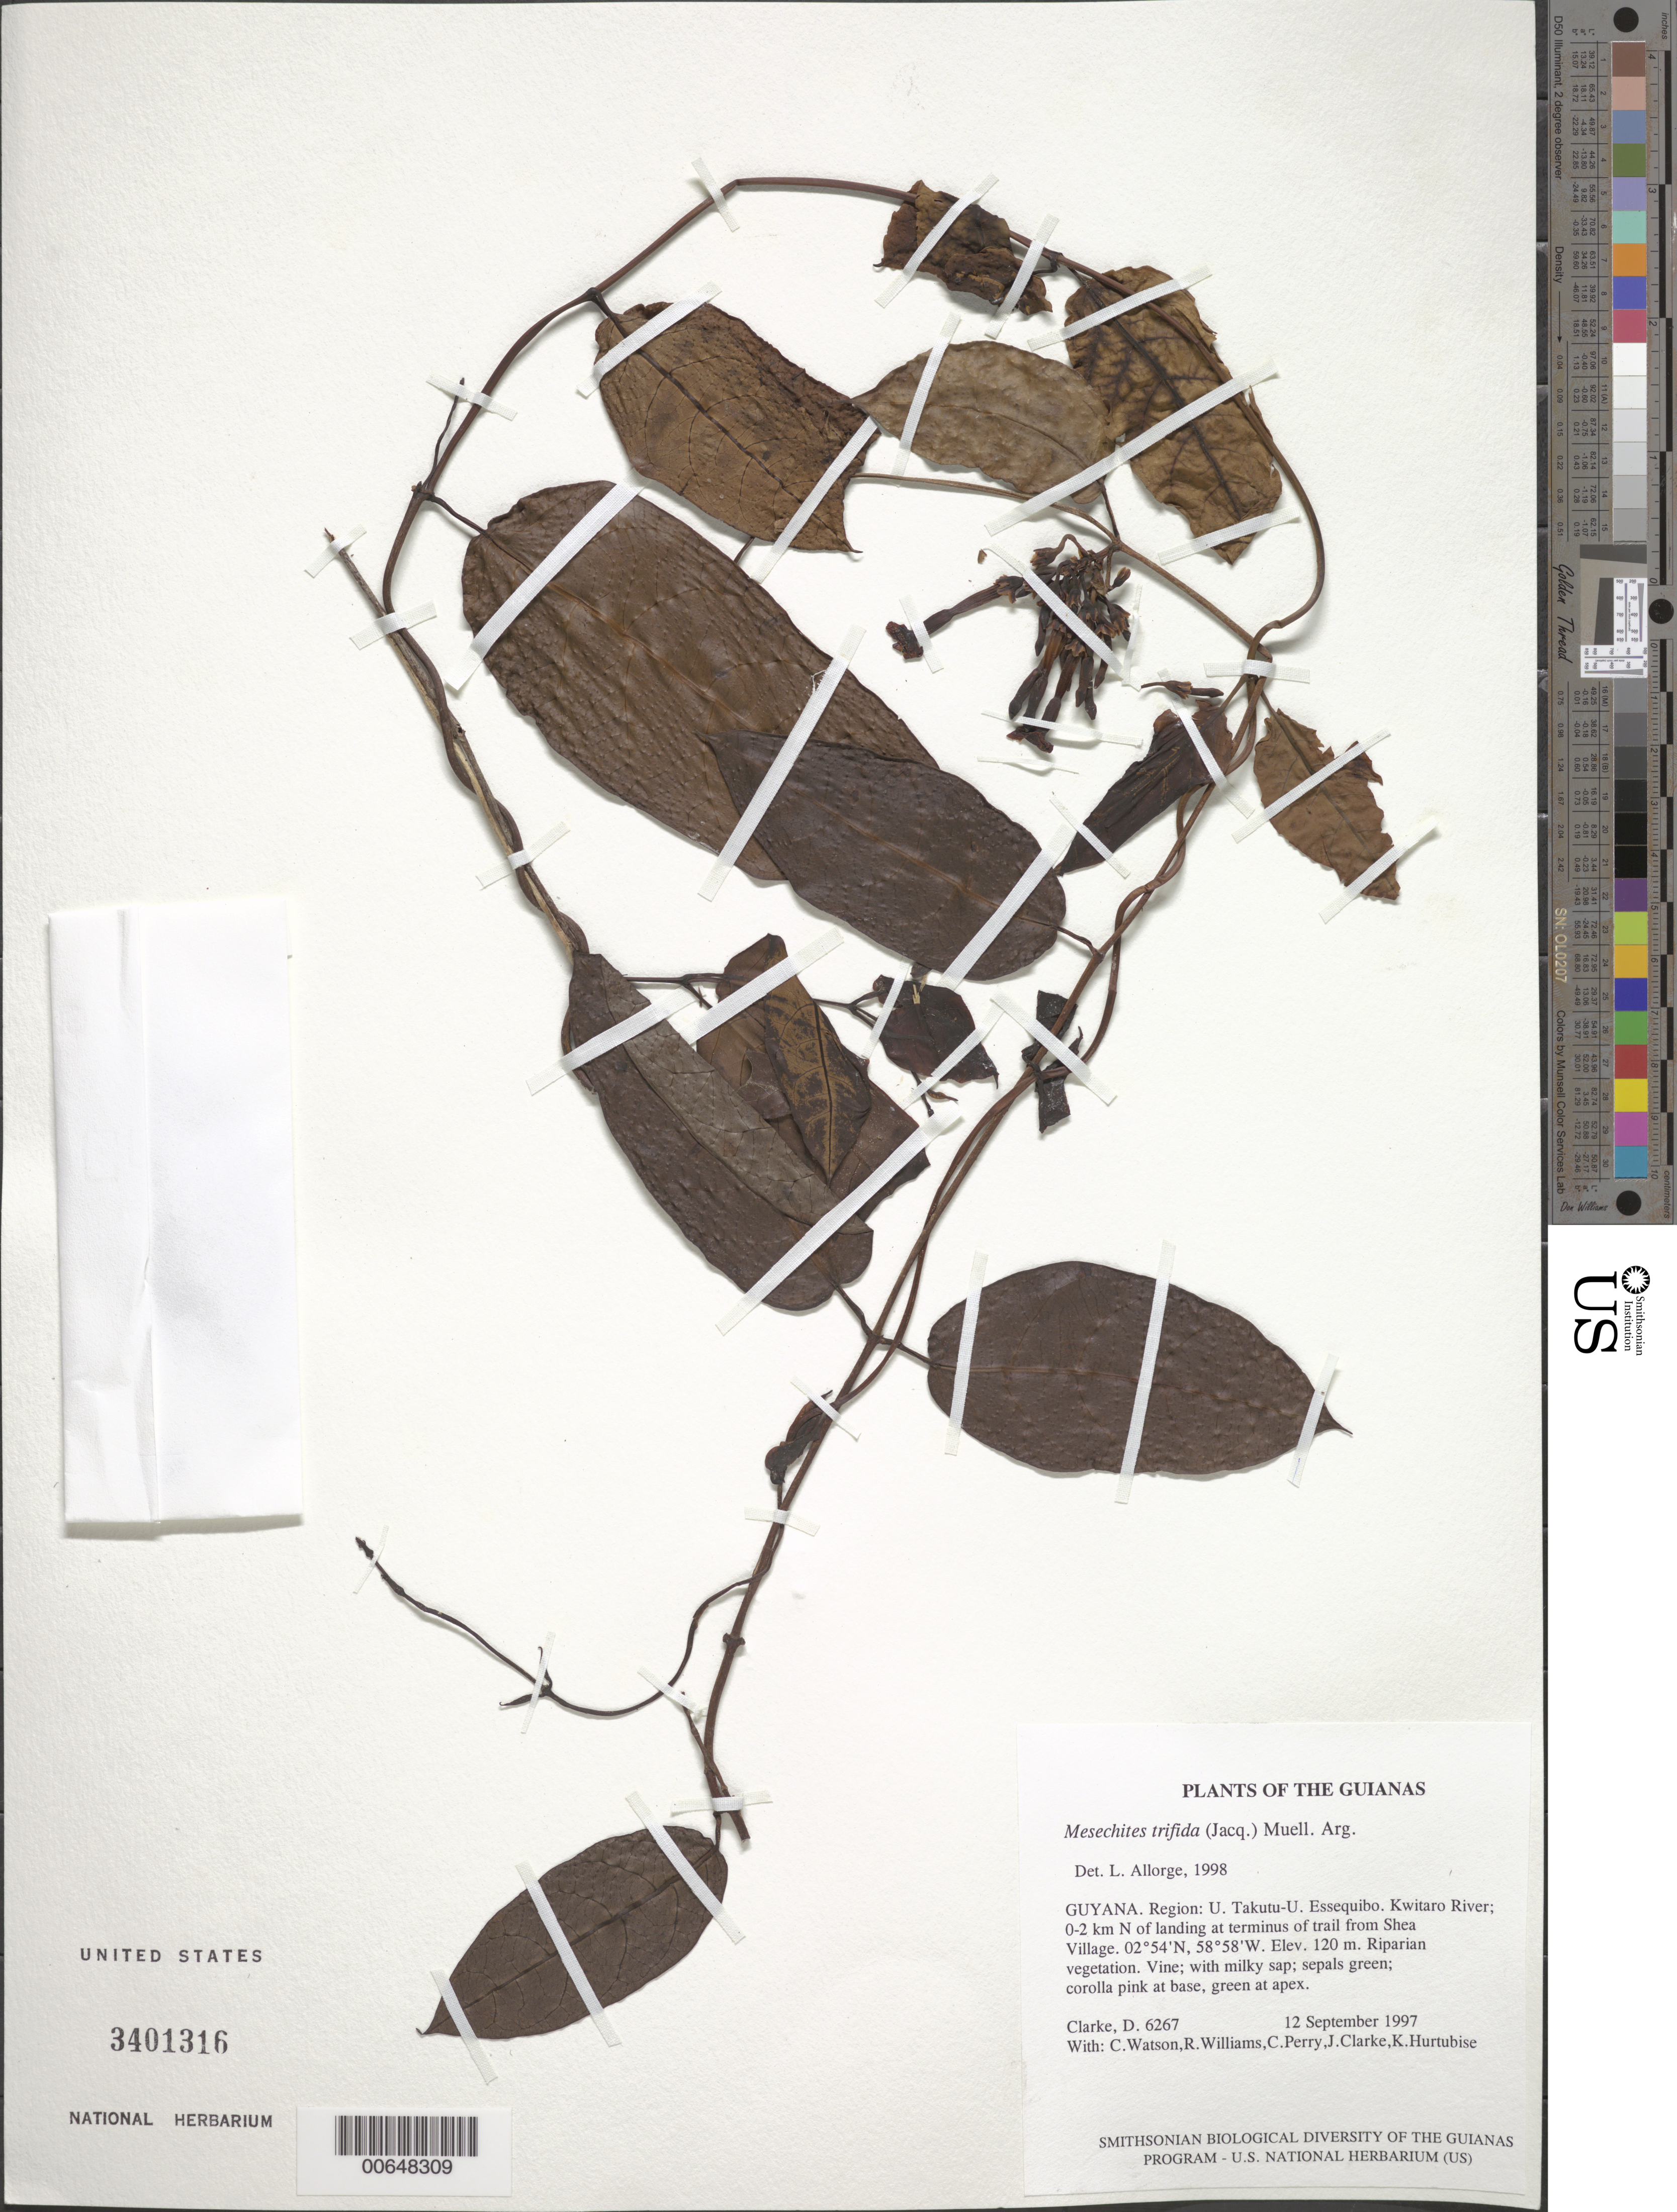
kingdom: Plantae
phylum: Tracheophyta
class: Magnoliopsida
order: Gentianales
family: Apocynaceae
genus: Mesechites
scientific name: Mesechites trifidus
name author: (Jacq.) Müll. Arg.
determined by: Allorge, L.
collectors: H. D. Clarke, C. Watson, R. Williams, C. Perry, J. Clarke & K. Hurtubise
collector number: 6267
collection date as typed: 12 September 1997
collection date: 1997-09-12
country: Guyana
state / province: U. Takutu-U. Essequibo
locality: Kwitaro River; 0-2 km N of landing at terminus of trail from Shea Village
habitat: Riparian vegetation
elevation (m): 120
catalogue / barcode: US 3401316